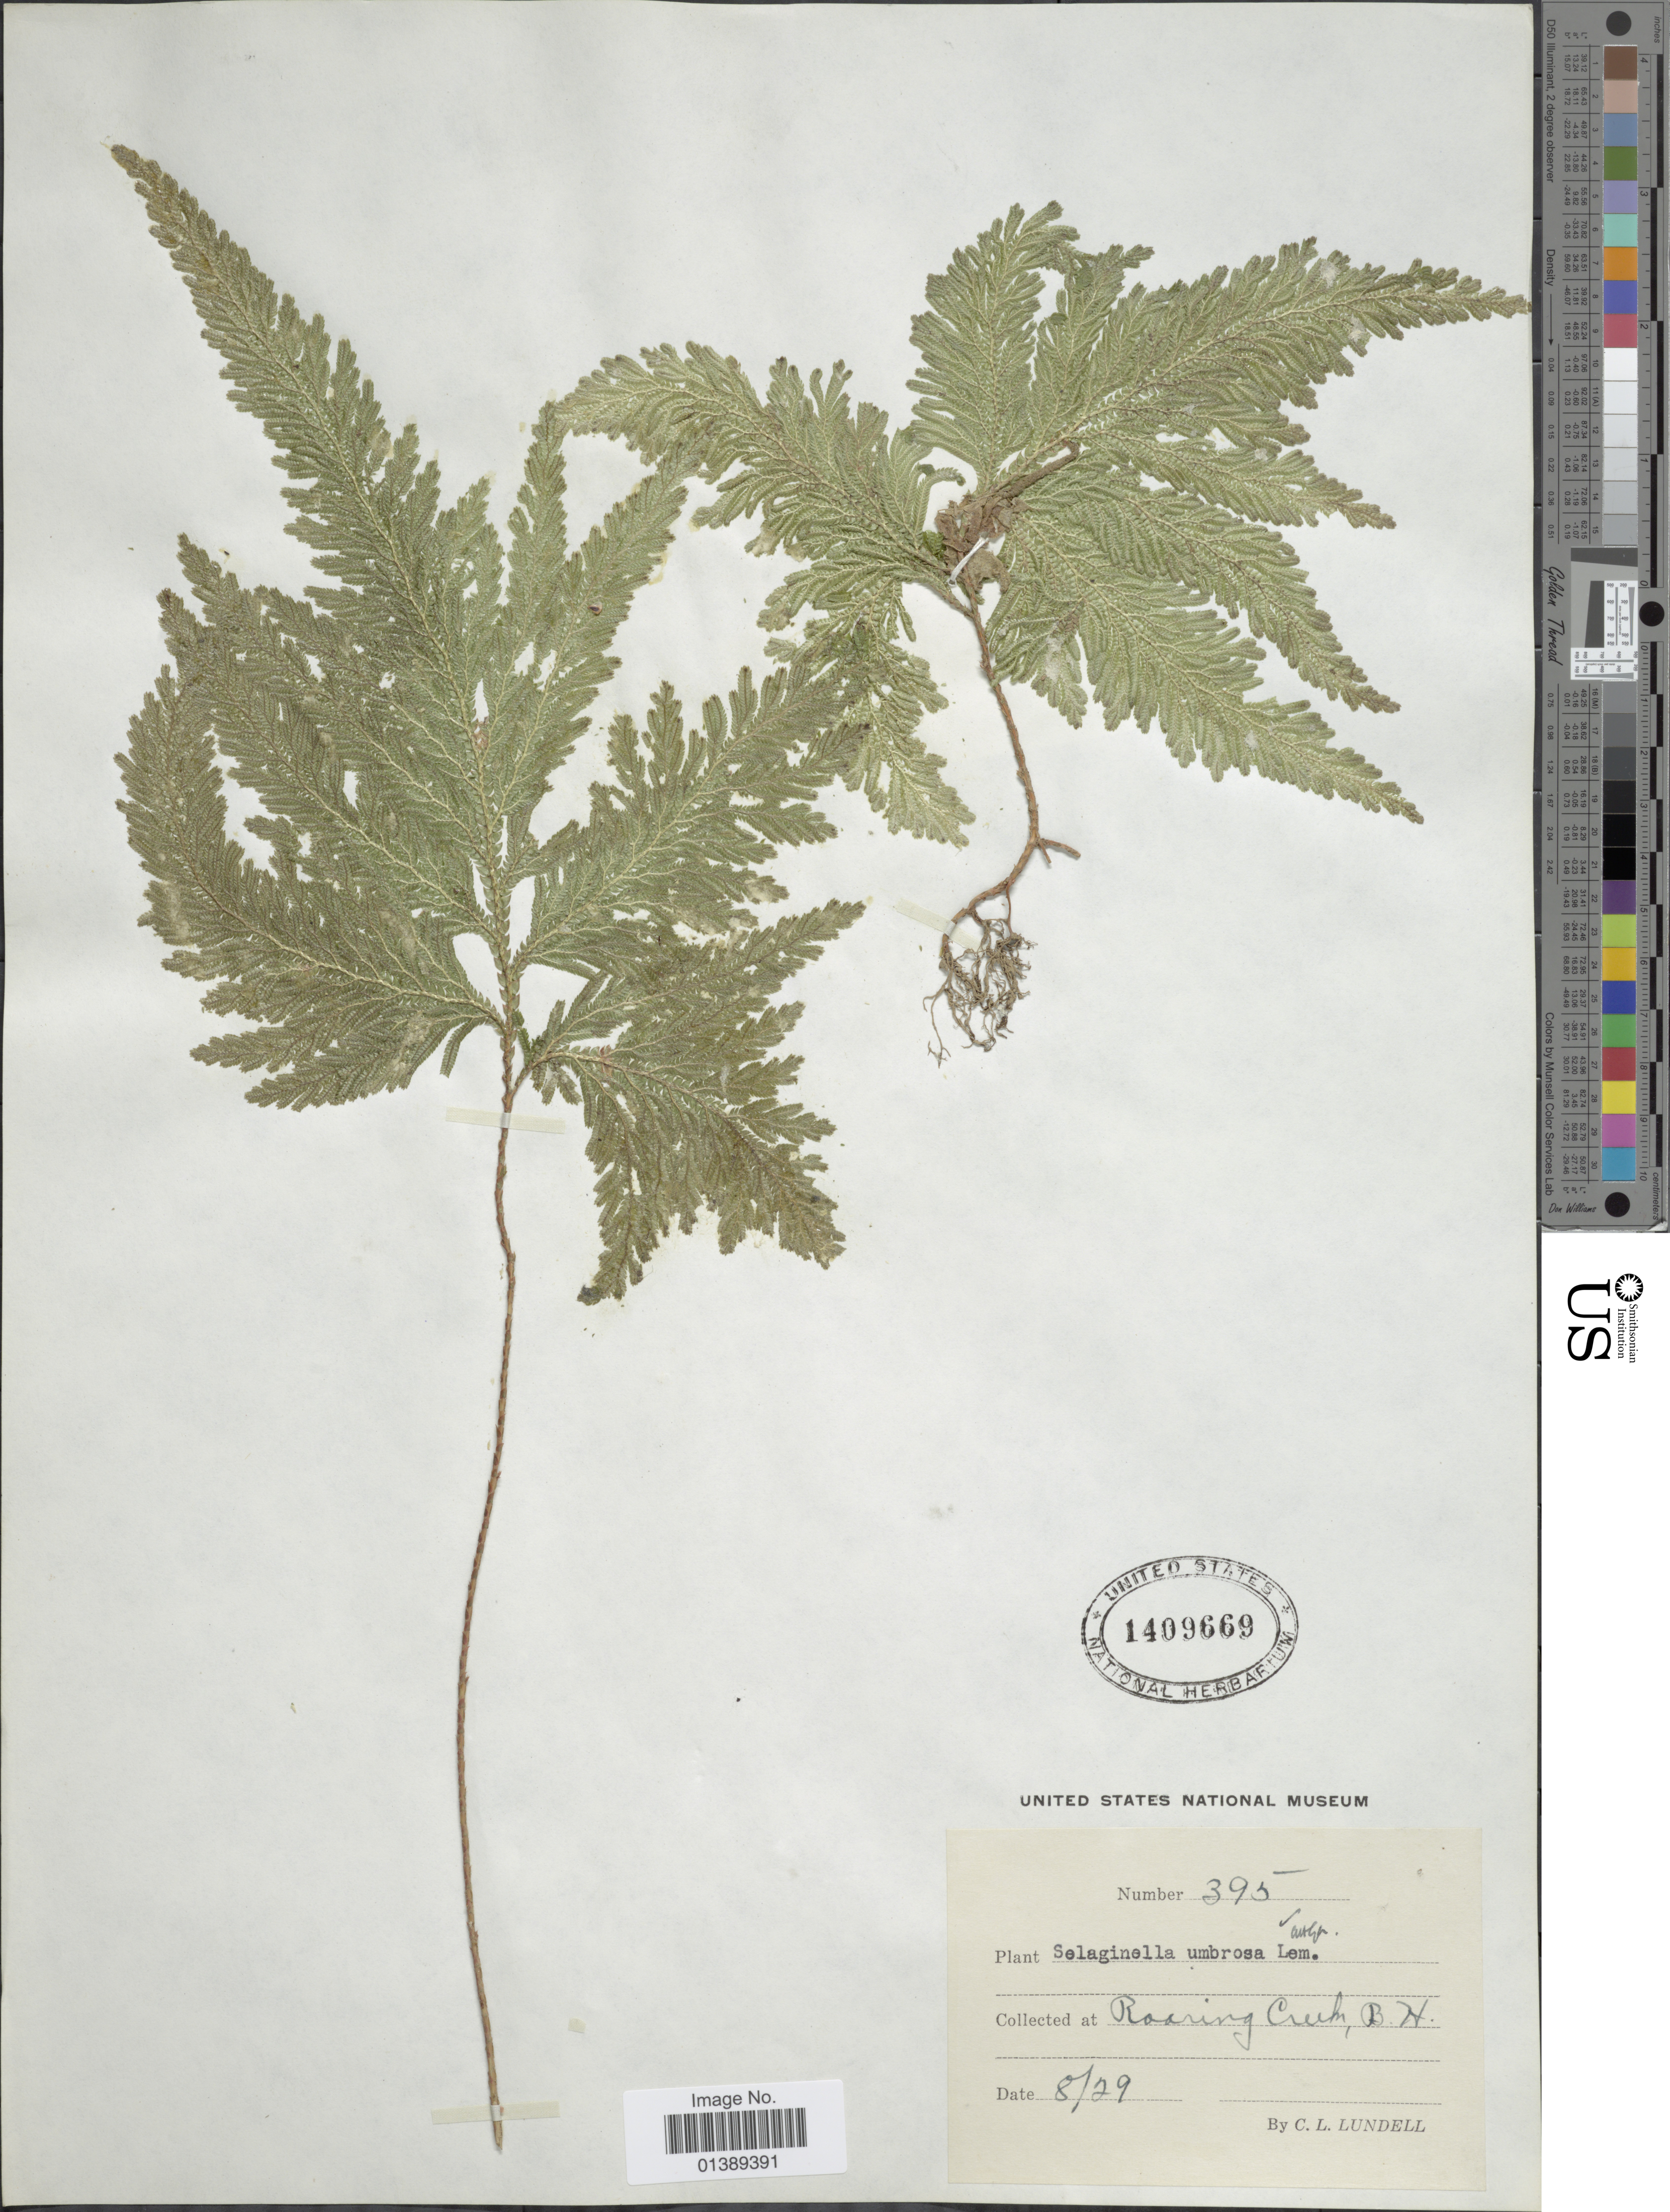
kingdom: Plantae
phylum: Tracheophyta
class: Lycopodiopsida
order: Selaginellales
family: Selaginellaceae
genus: Selaginella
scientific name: Selaginella umbrosa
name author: Lem. ex Hieron.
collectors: C. L. Lundell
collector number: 395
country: Belize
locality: Roaring Creek, B.H.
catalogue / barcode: US 1409669